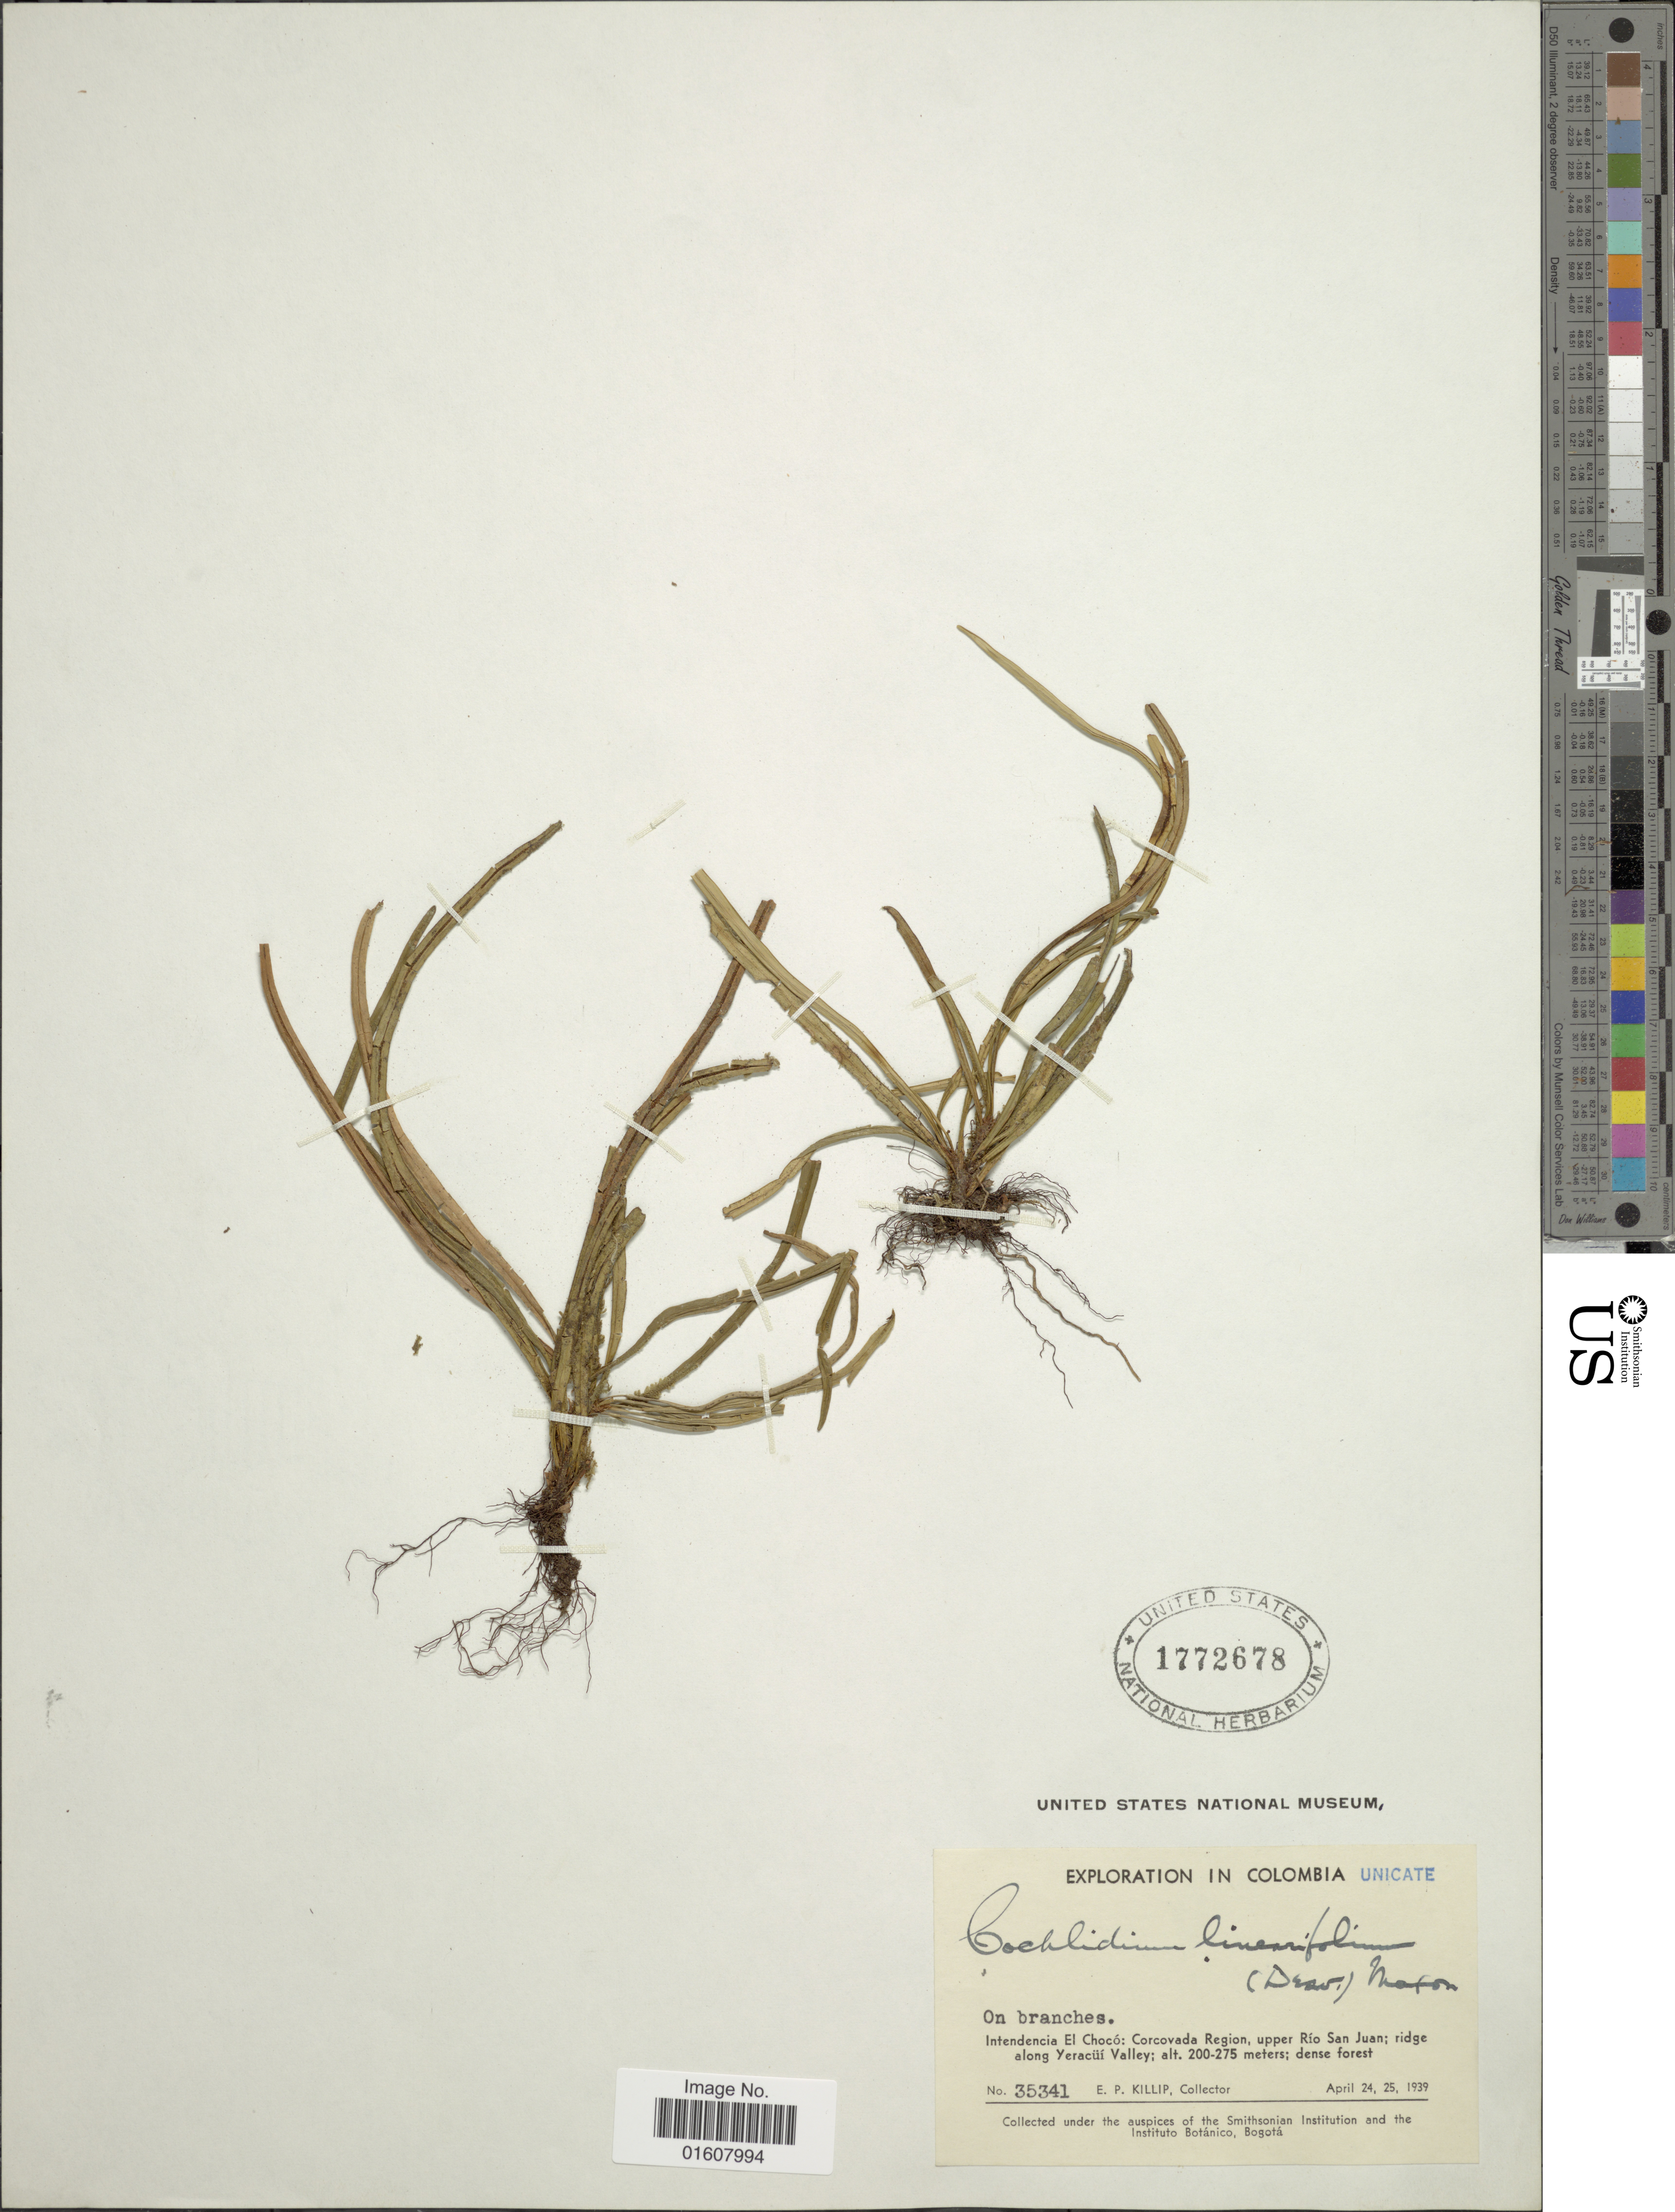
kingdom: Plantae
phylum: Tracheophyta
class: Polypodiopsida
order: Polypodiales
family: Polypodiaceae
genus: Cochlidium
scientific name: Cochlidium linearifolium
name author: (Desv.) Maxon ex C. Chr.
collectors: E. P. Killip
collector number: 35341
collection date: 1939-04-24/1939-04-25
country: Colombia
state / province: Chocó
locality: Intendencia El Chocó: Corcovada Region, upper Río San Juan; ridge along Yeracüí Valley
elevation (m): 200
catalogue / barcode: US 1772678